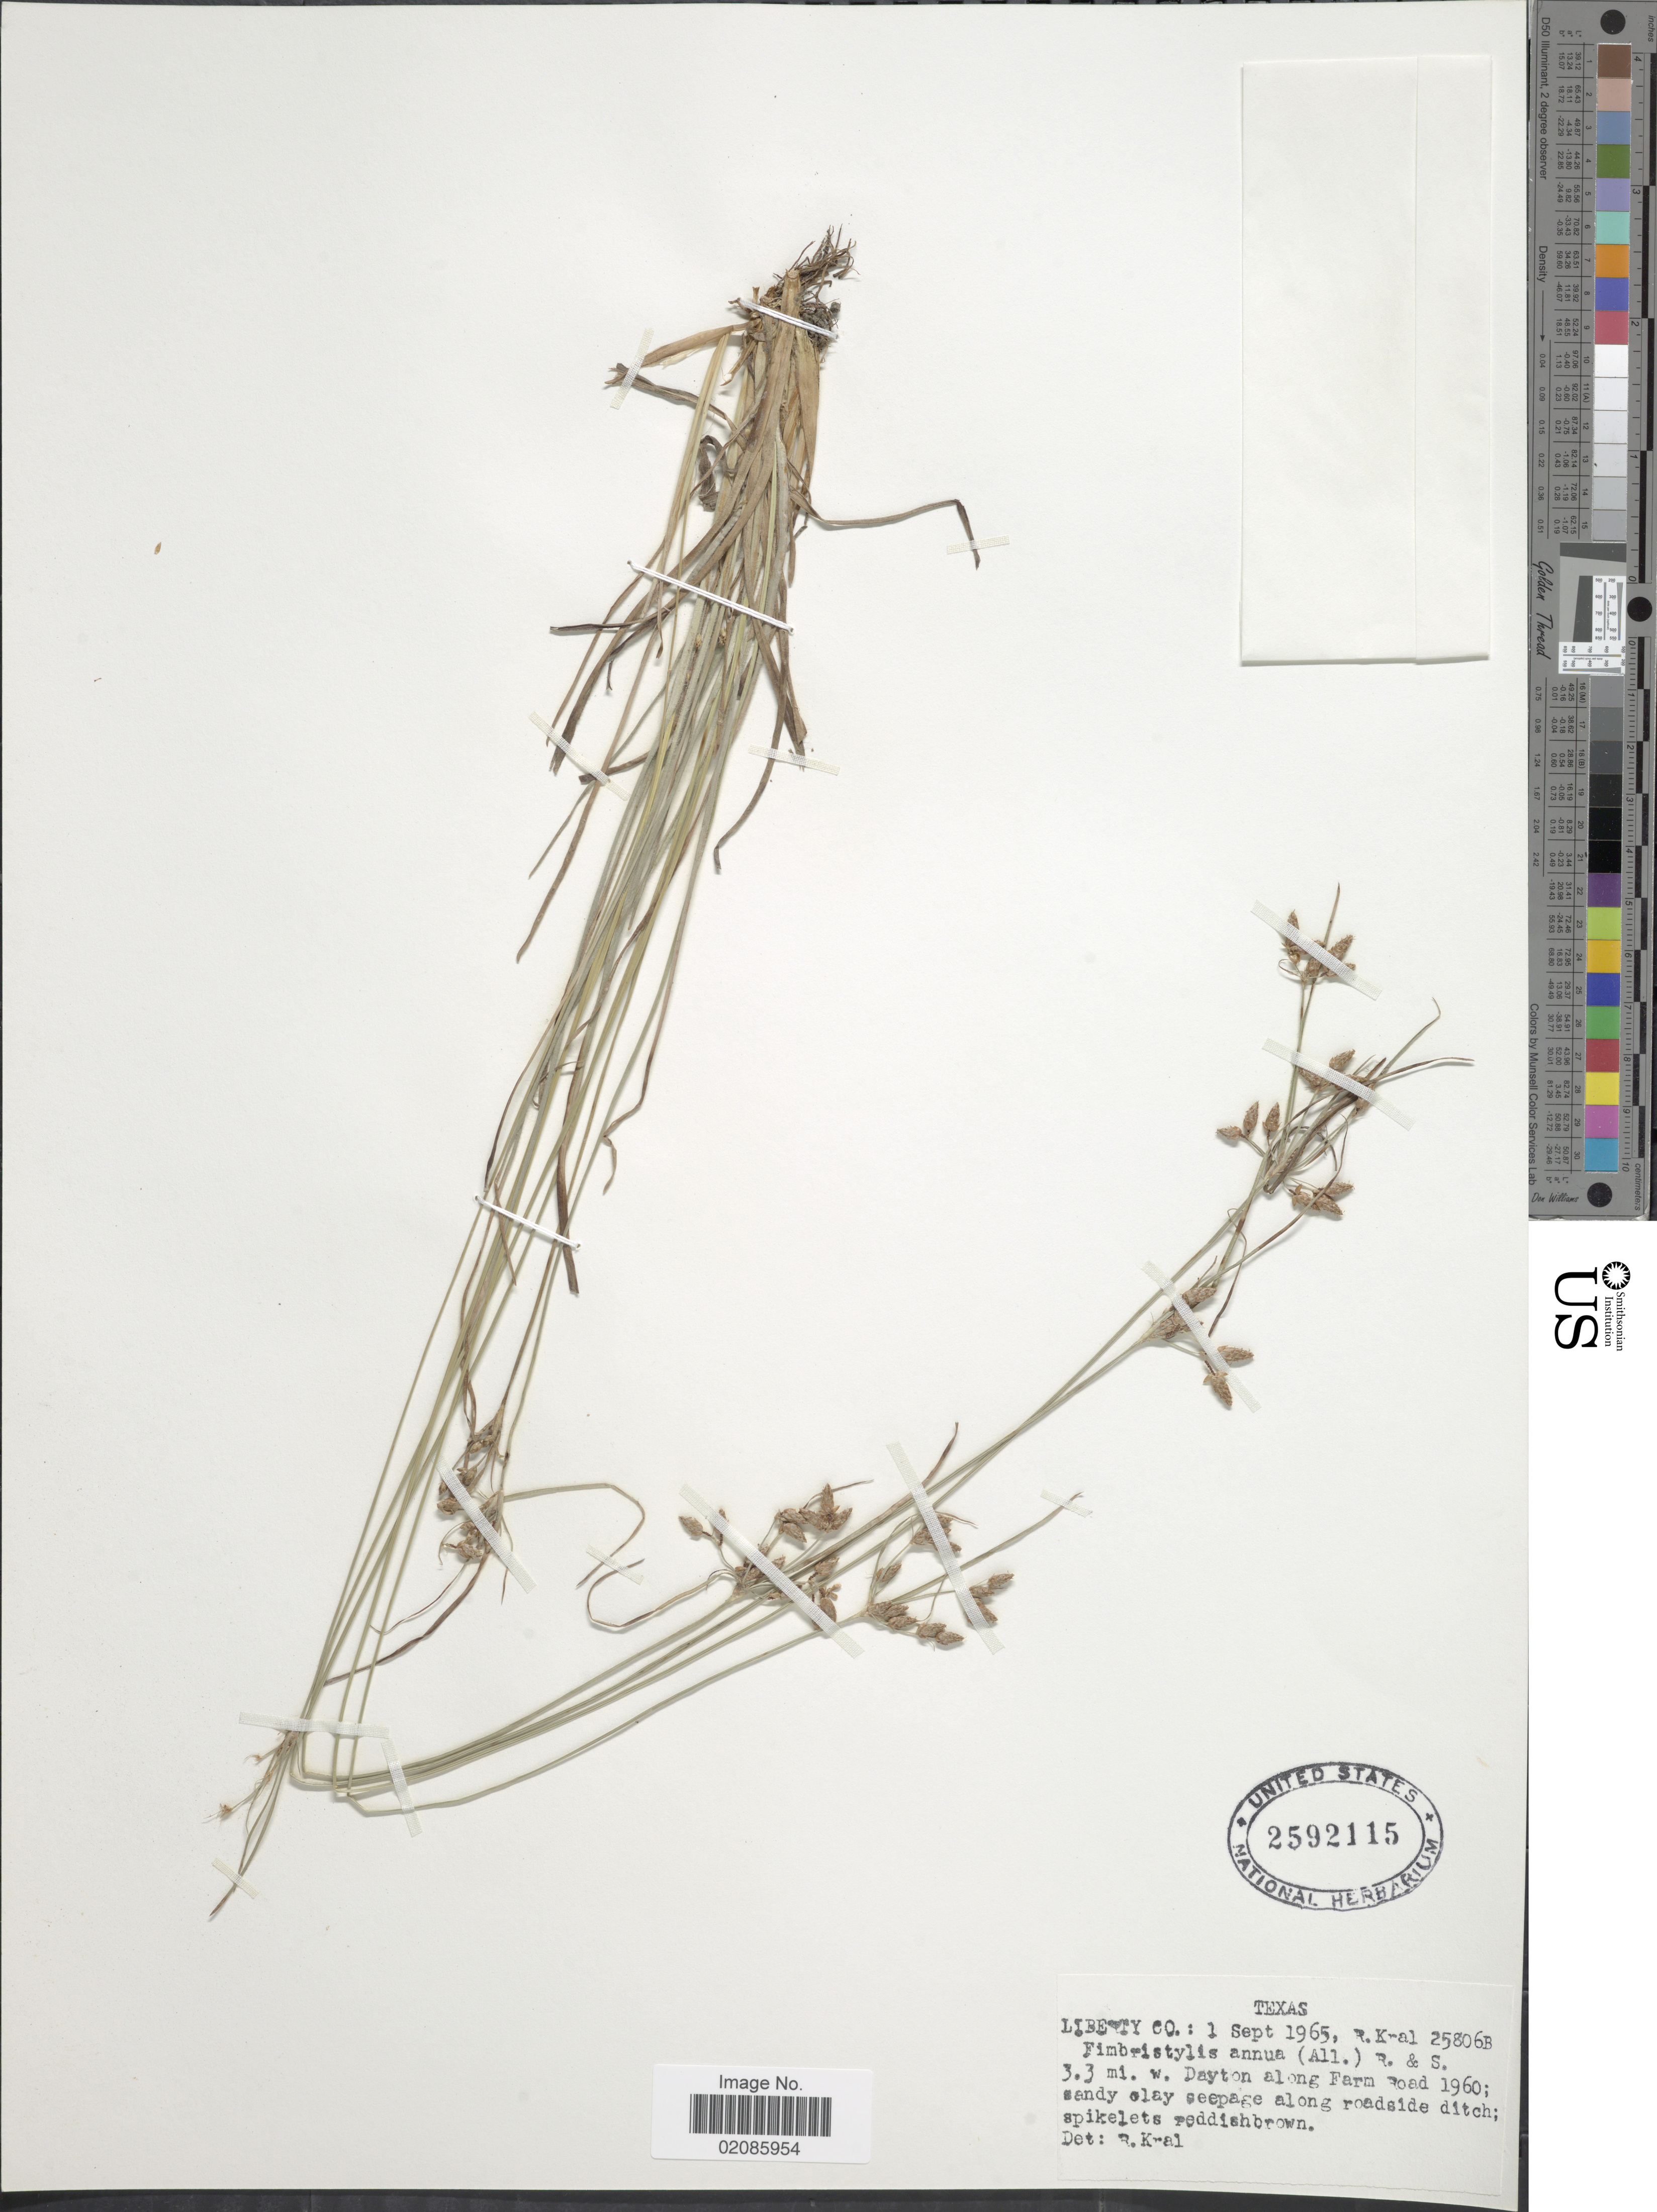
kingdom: Plantae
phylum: Tracheophyta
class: Liliopsida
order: Poales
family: Cyperaceae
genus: Fimbristylis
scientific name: Fimbristylis annua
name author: (All.) Roem. & Schult.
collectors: R. Kral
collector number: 25806B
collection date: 1965-09-01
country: United States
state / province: Texas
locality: Liberty Co. 3.3 mi. w. Dayton along Farm Road 1960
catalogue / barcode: US 2592115